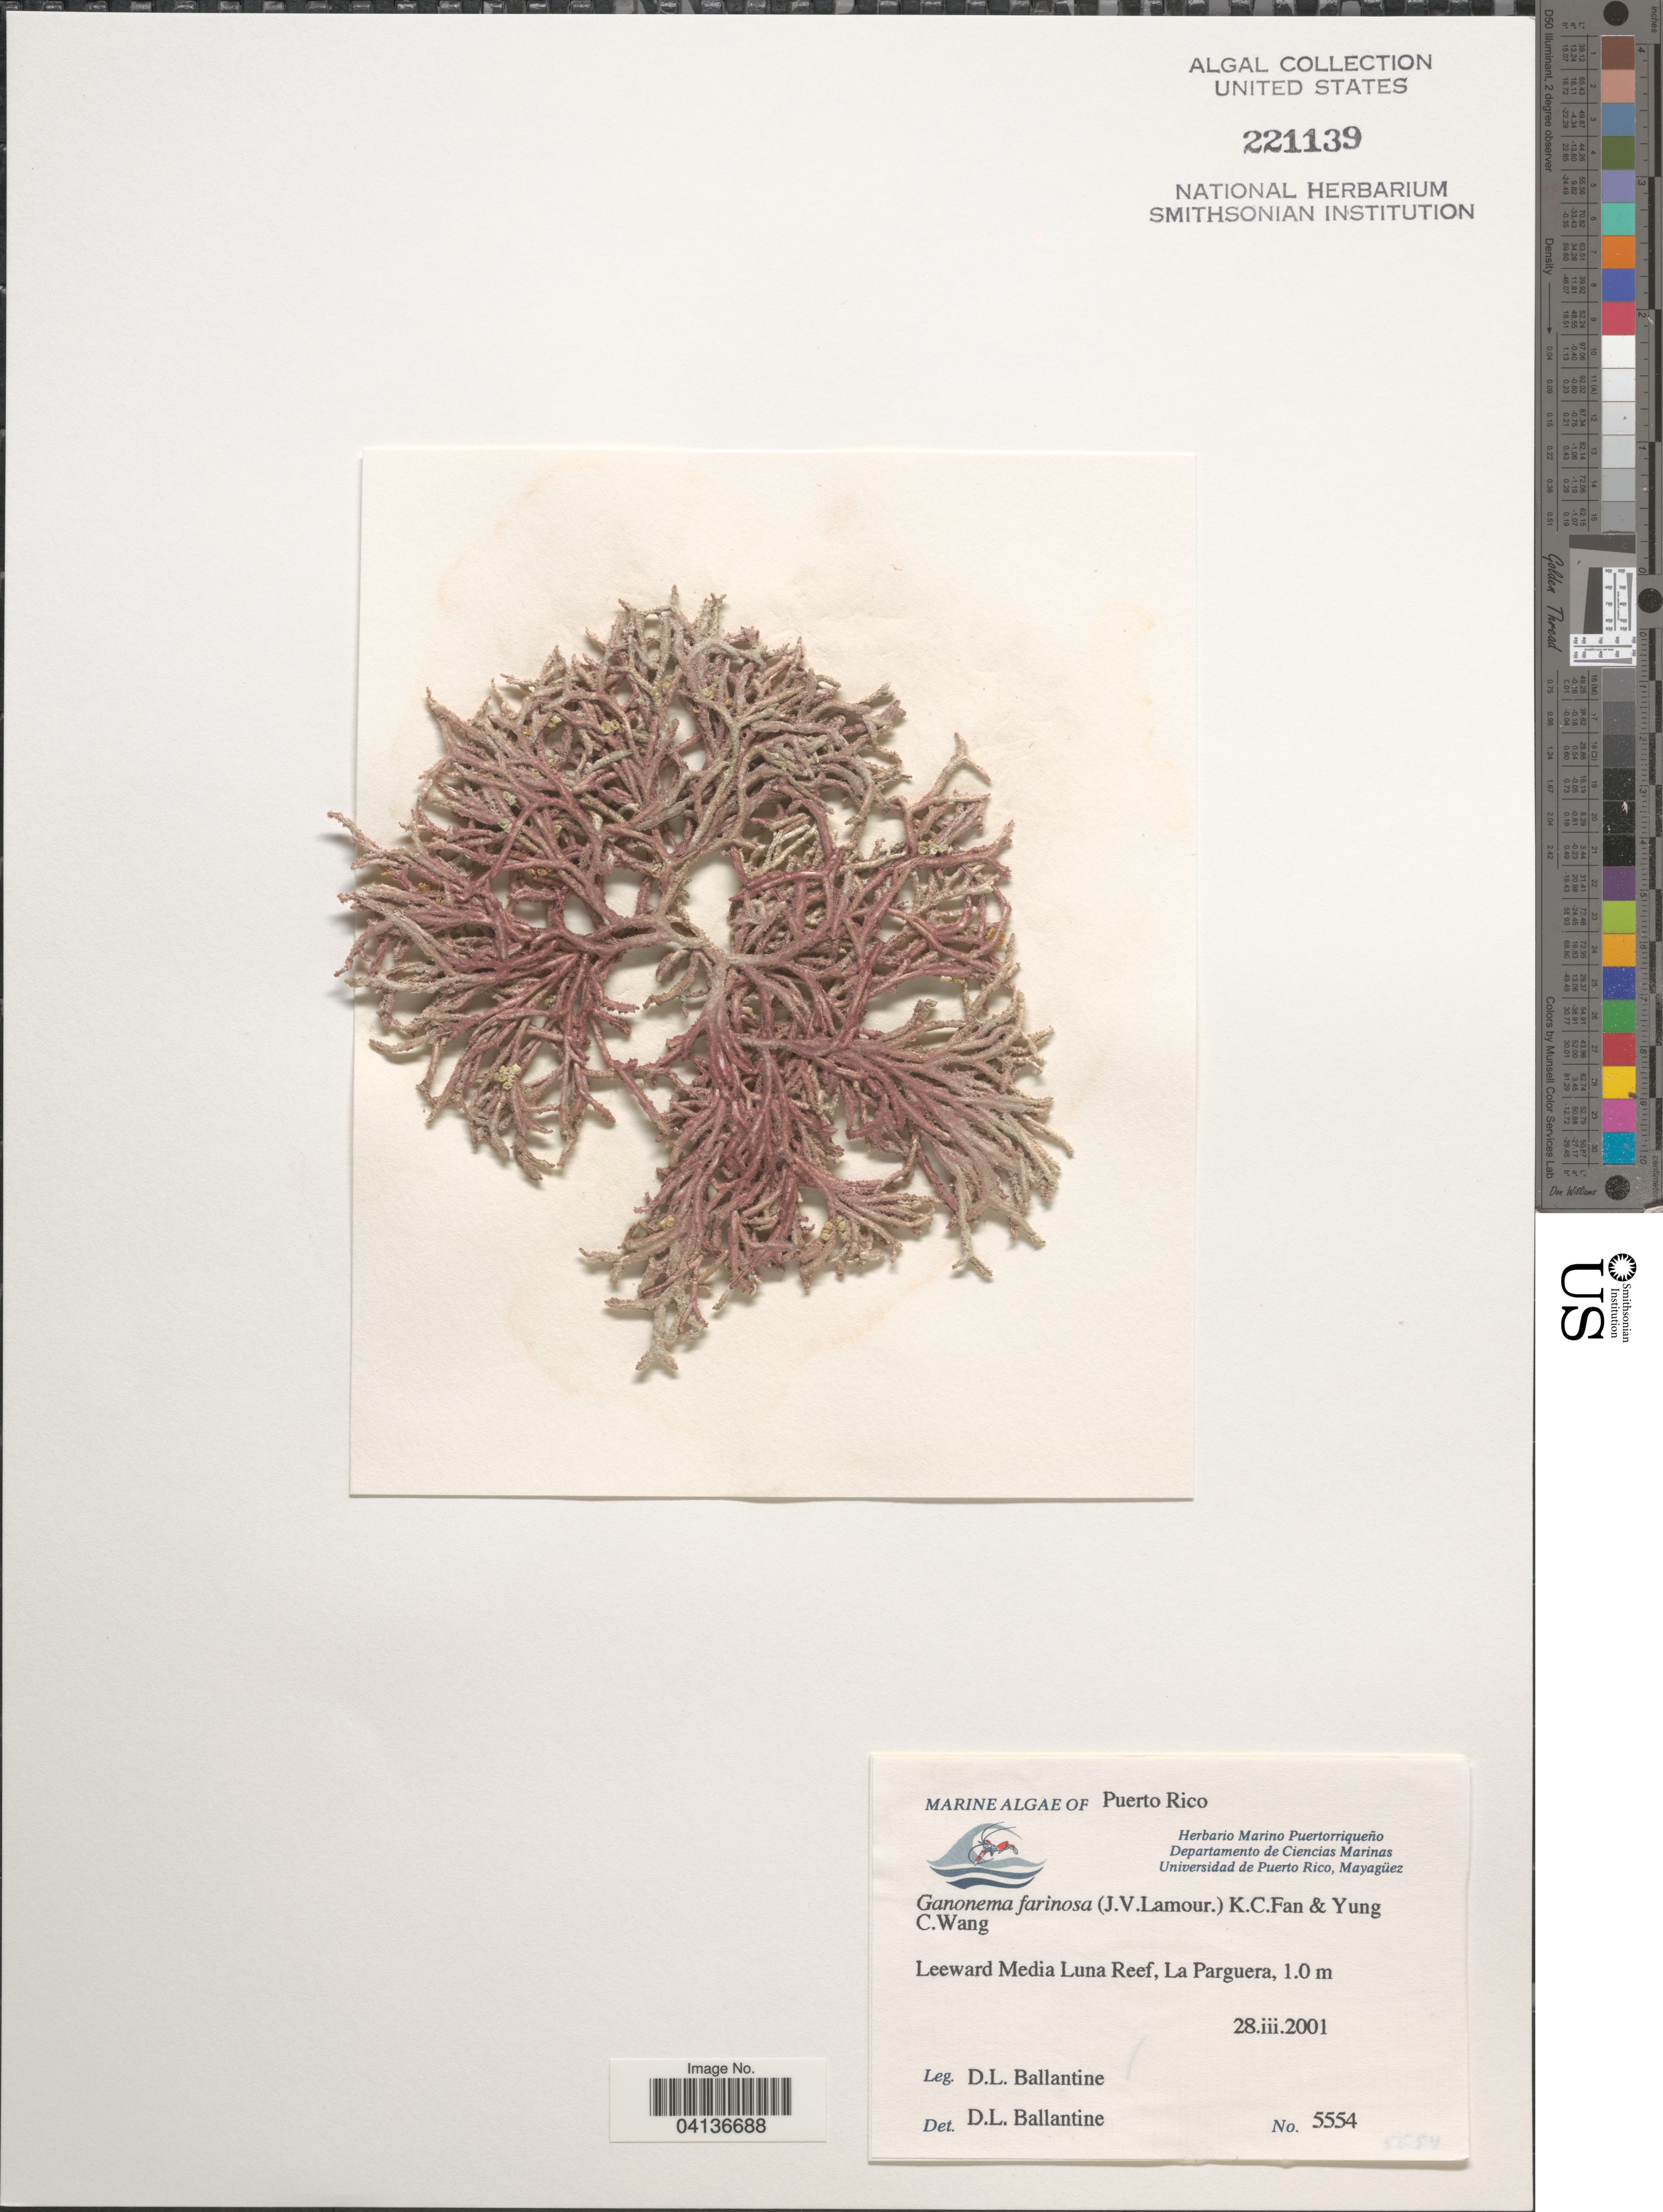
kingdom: Plantae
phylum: Rhodophyta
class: Florideophyceae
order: Nemaliales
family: Liagoraceae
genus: Ganonema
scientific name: Ganonema farinosum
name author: (J.V.Lamouroux) K.C. Fan & Yung C. Wang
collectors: D.L. Ballantine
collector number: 5554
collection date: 2001-03-28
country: Puerto Rico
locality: Leeward Media Luna Reef, La Parguera.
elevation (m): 1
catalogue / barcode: US 221139